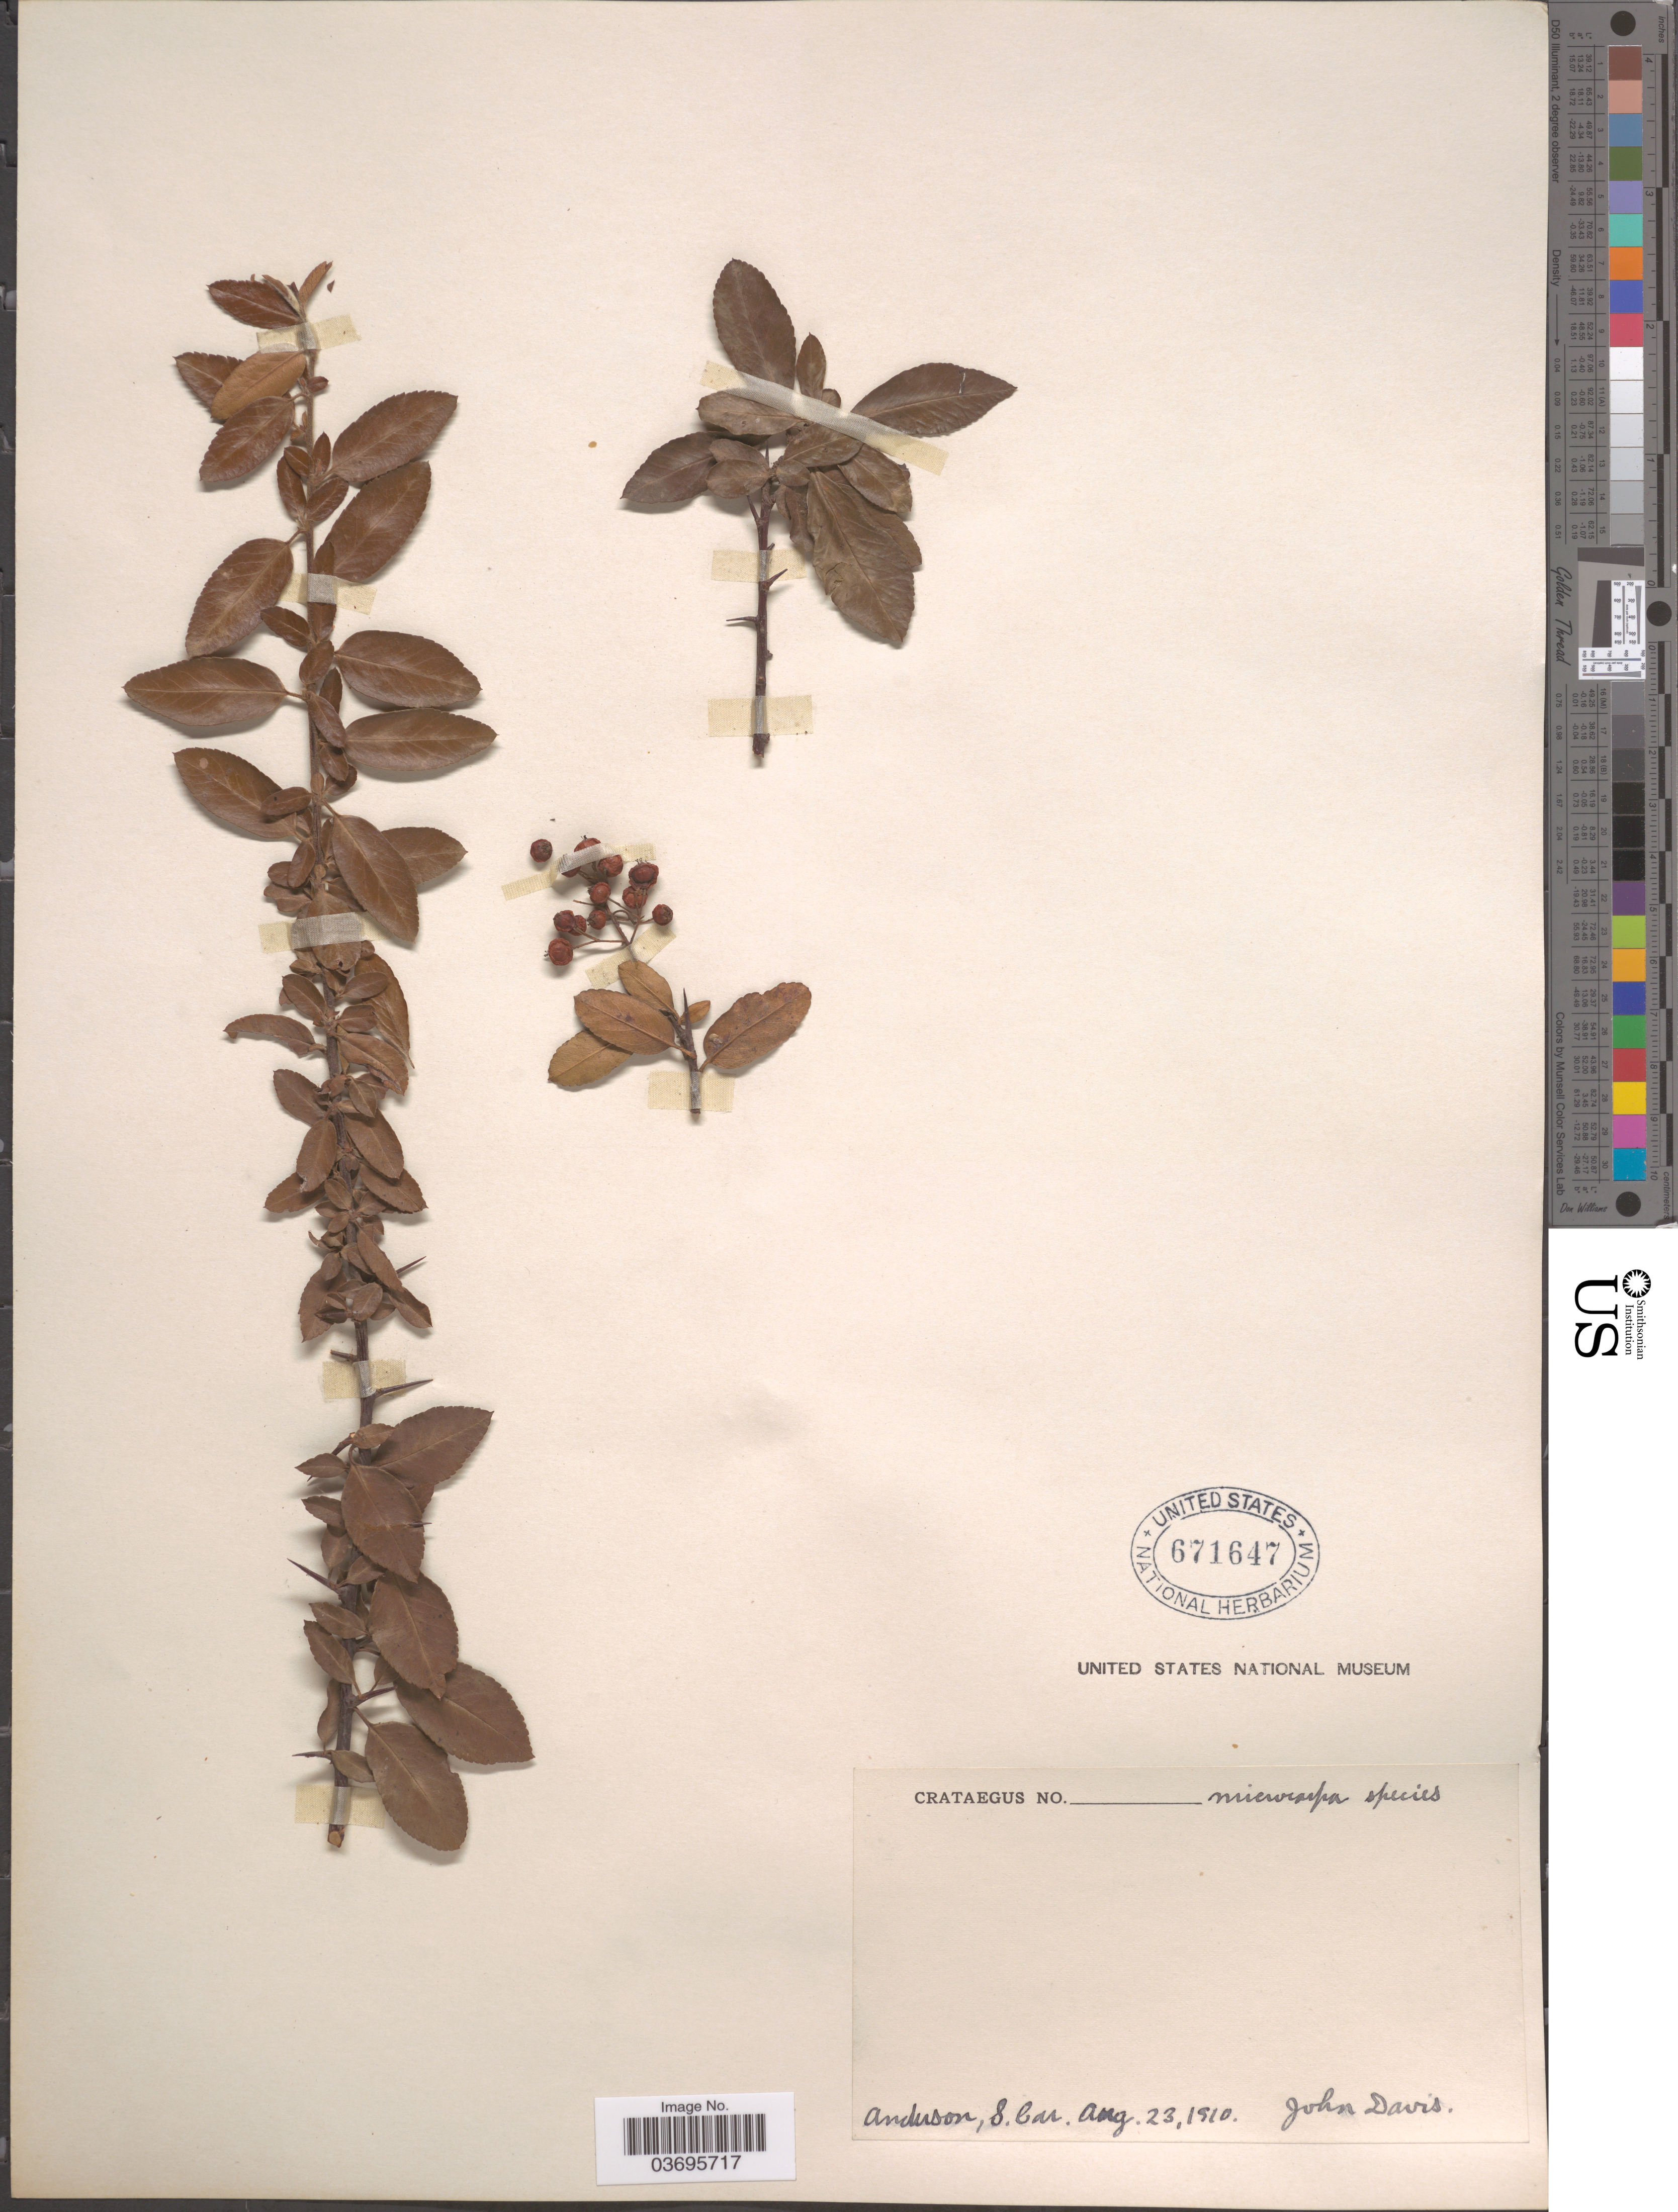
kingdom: Plantae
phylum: Tracheophyta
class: Magnoliopsida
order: Rosales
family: Rosaceae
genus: Pyracantha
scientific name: Pyracantha sp.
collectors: J. Davis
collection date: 1910-08-23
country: United States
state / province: South Carolina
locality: Anderson.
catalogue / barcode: US 671647